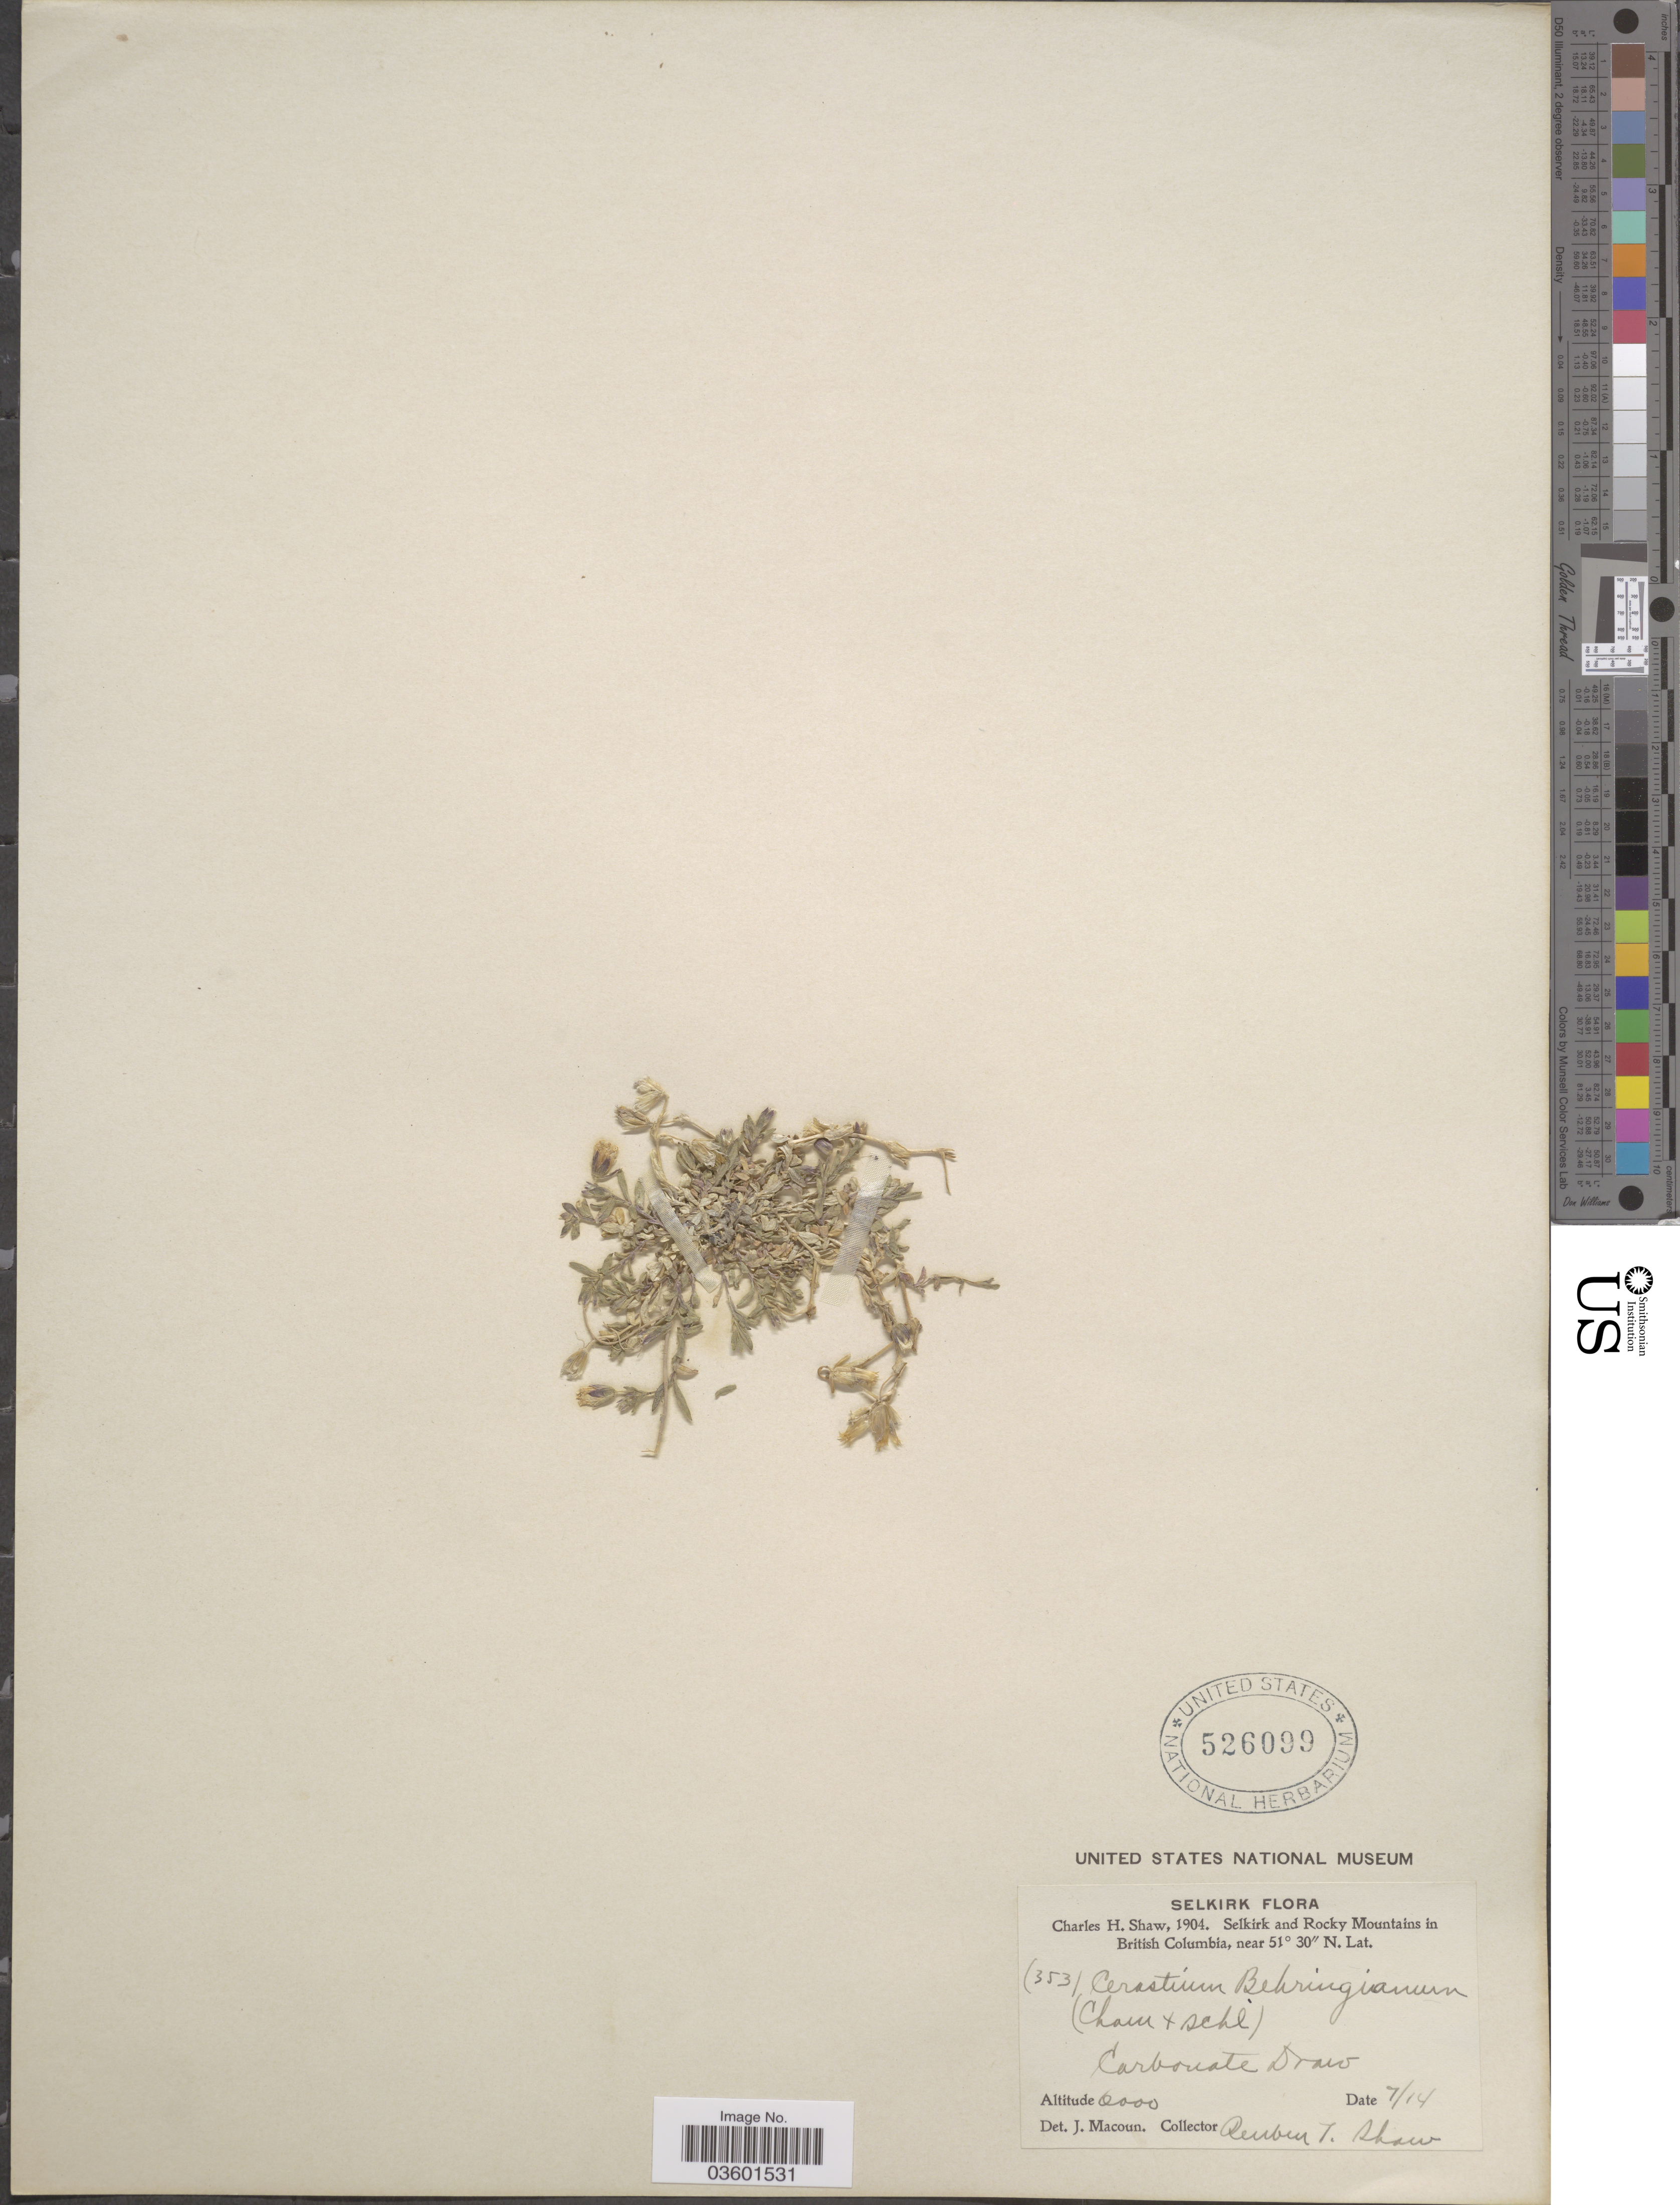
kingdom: Plantae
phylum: Tracheophyta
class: Magnoliopsida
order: Caryophyllales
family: Caryophyllaceae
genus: Cerastium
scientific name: Cerastium beeringianum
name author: Cham. & Schltdl.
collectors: C. Shaw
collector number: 353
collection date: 1904-07-14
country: Canada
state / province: British Columbia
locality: Selkirk and Rocky Mountains. Carbonate Draw.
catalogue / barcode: US 526099